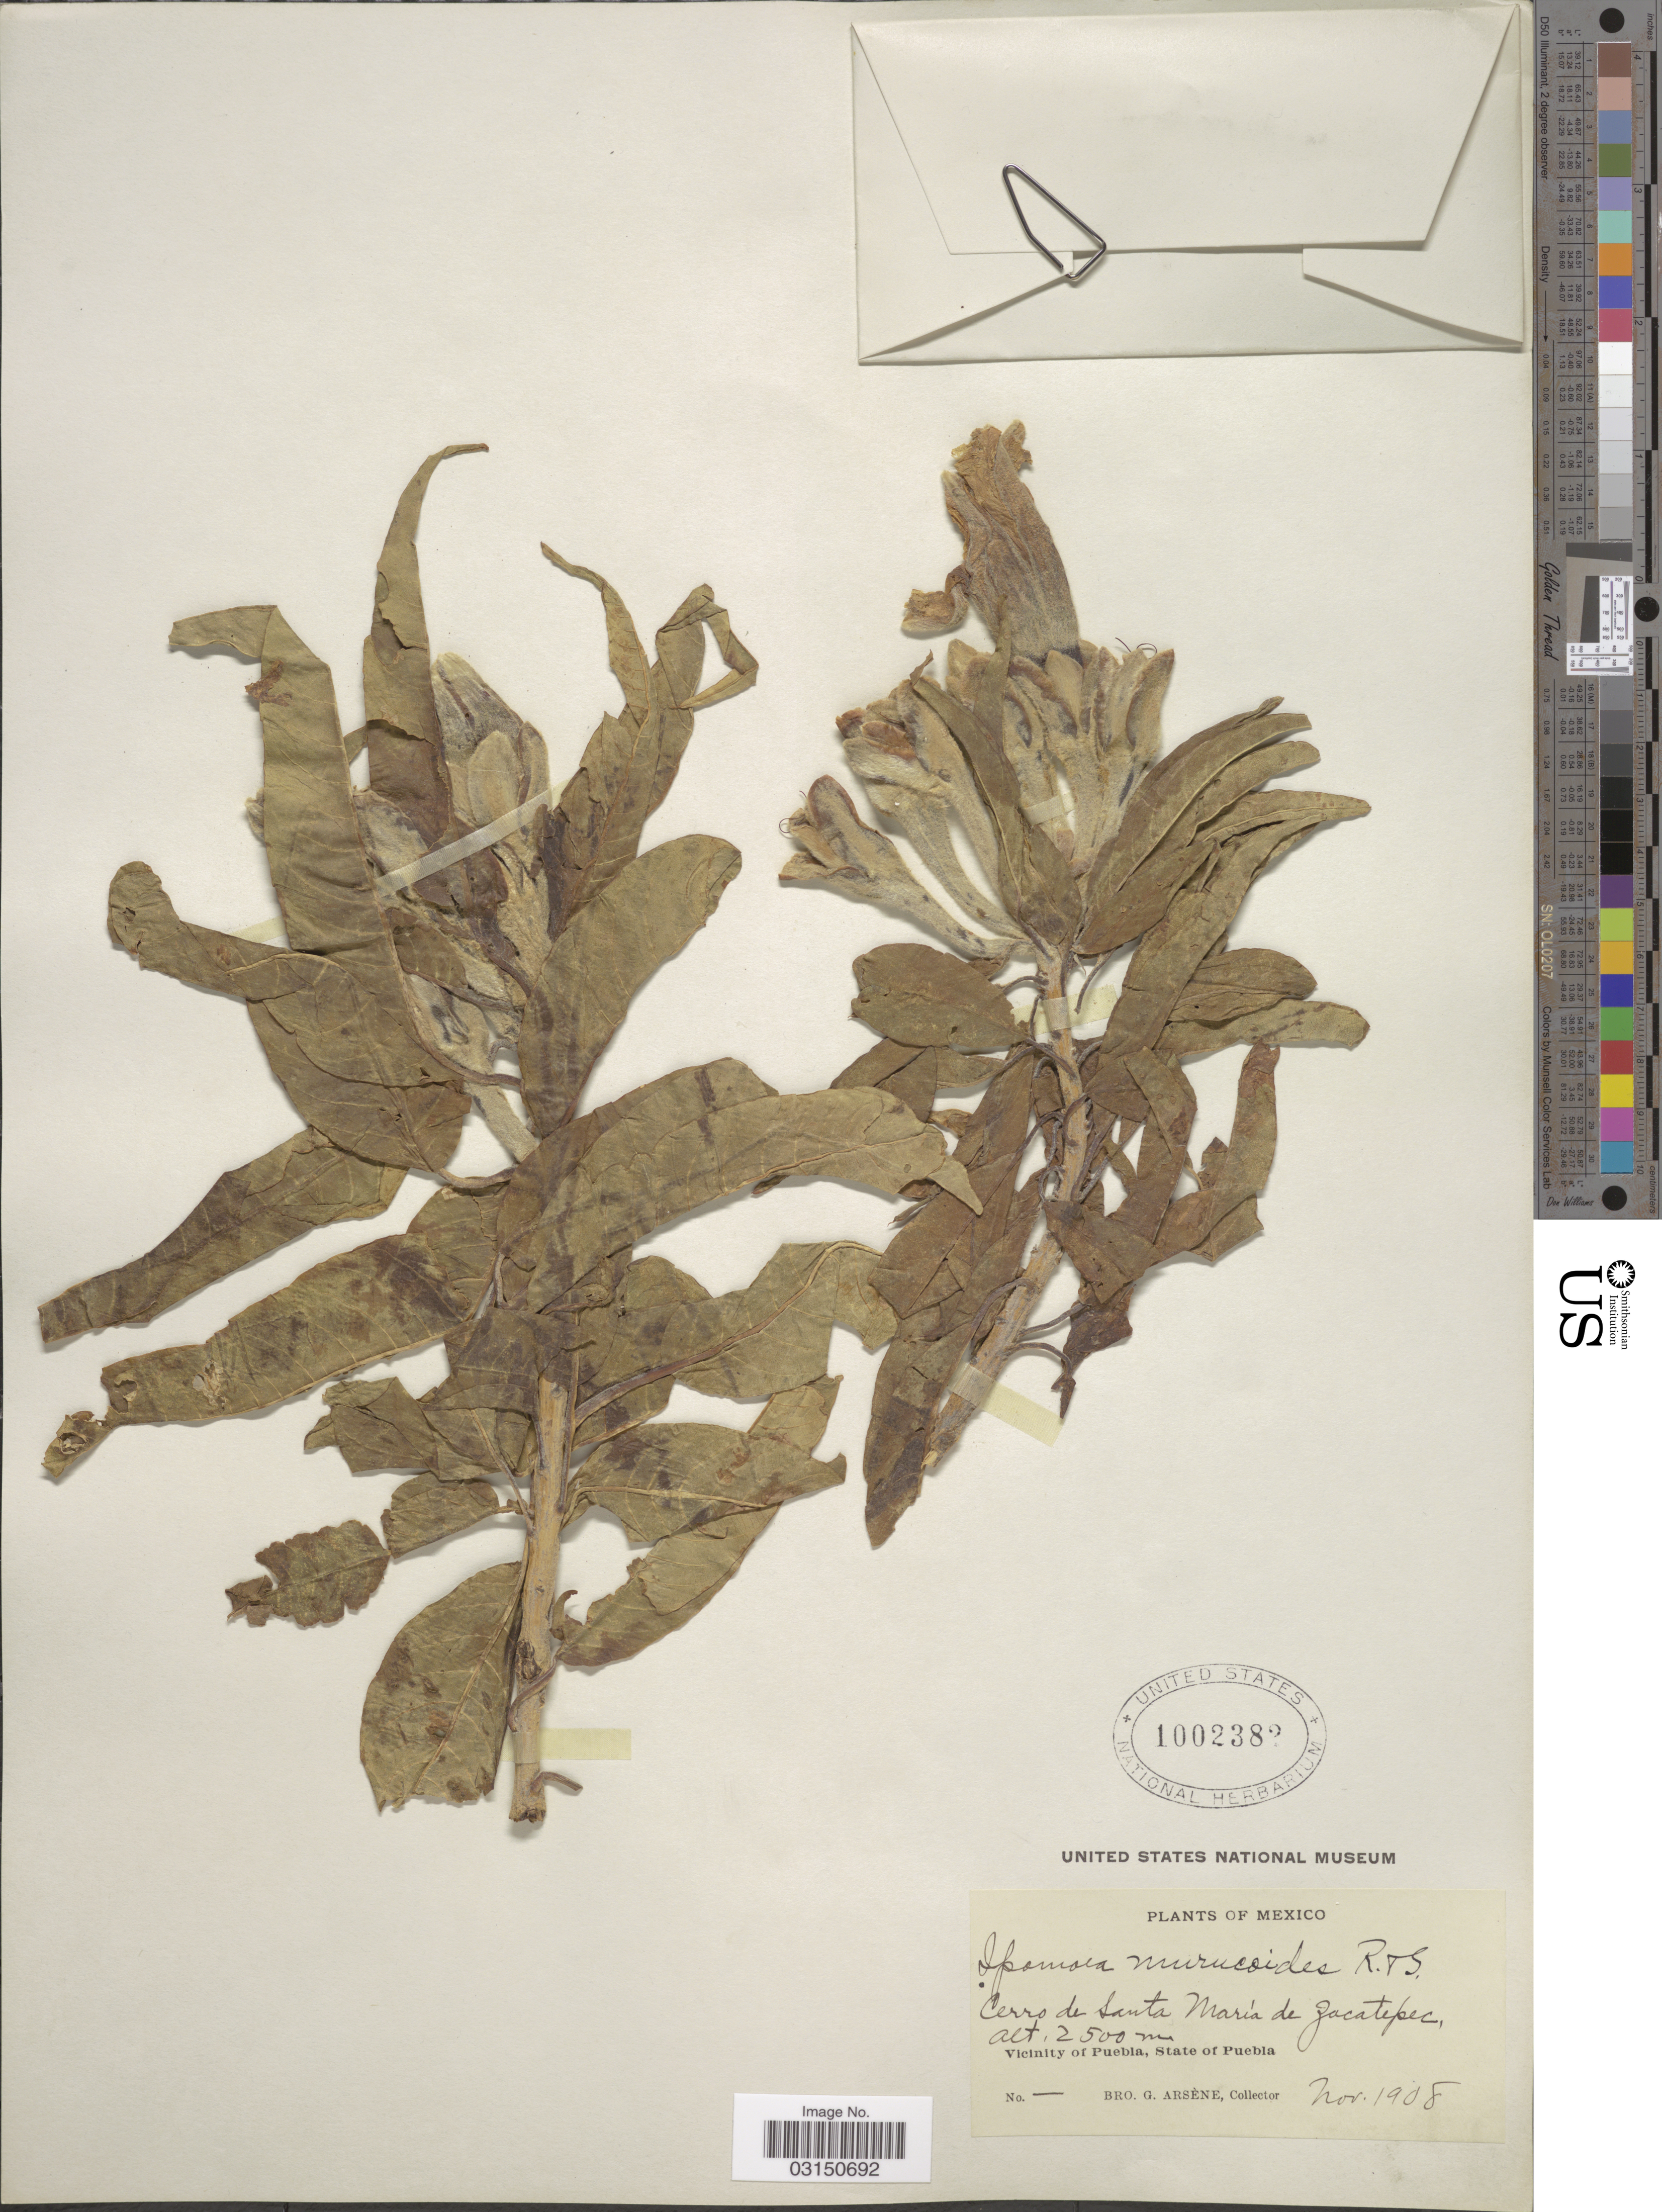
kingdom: Plantae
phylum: Tracheophyta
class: Magnoliopsida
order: Solanales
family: Convolvulaceae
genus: Ipomoea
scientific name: Ipomoea murucoides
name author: Roem. & Schult.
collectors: Bro. G. Arsène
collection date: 1908-11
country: Mexico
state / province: Puebla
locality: Cerro de Santa María de Zacatepec. Vicinity of Puebla.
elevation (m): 2500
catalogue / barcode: US 1002382